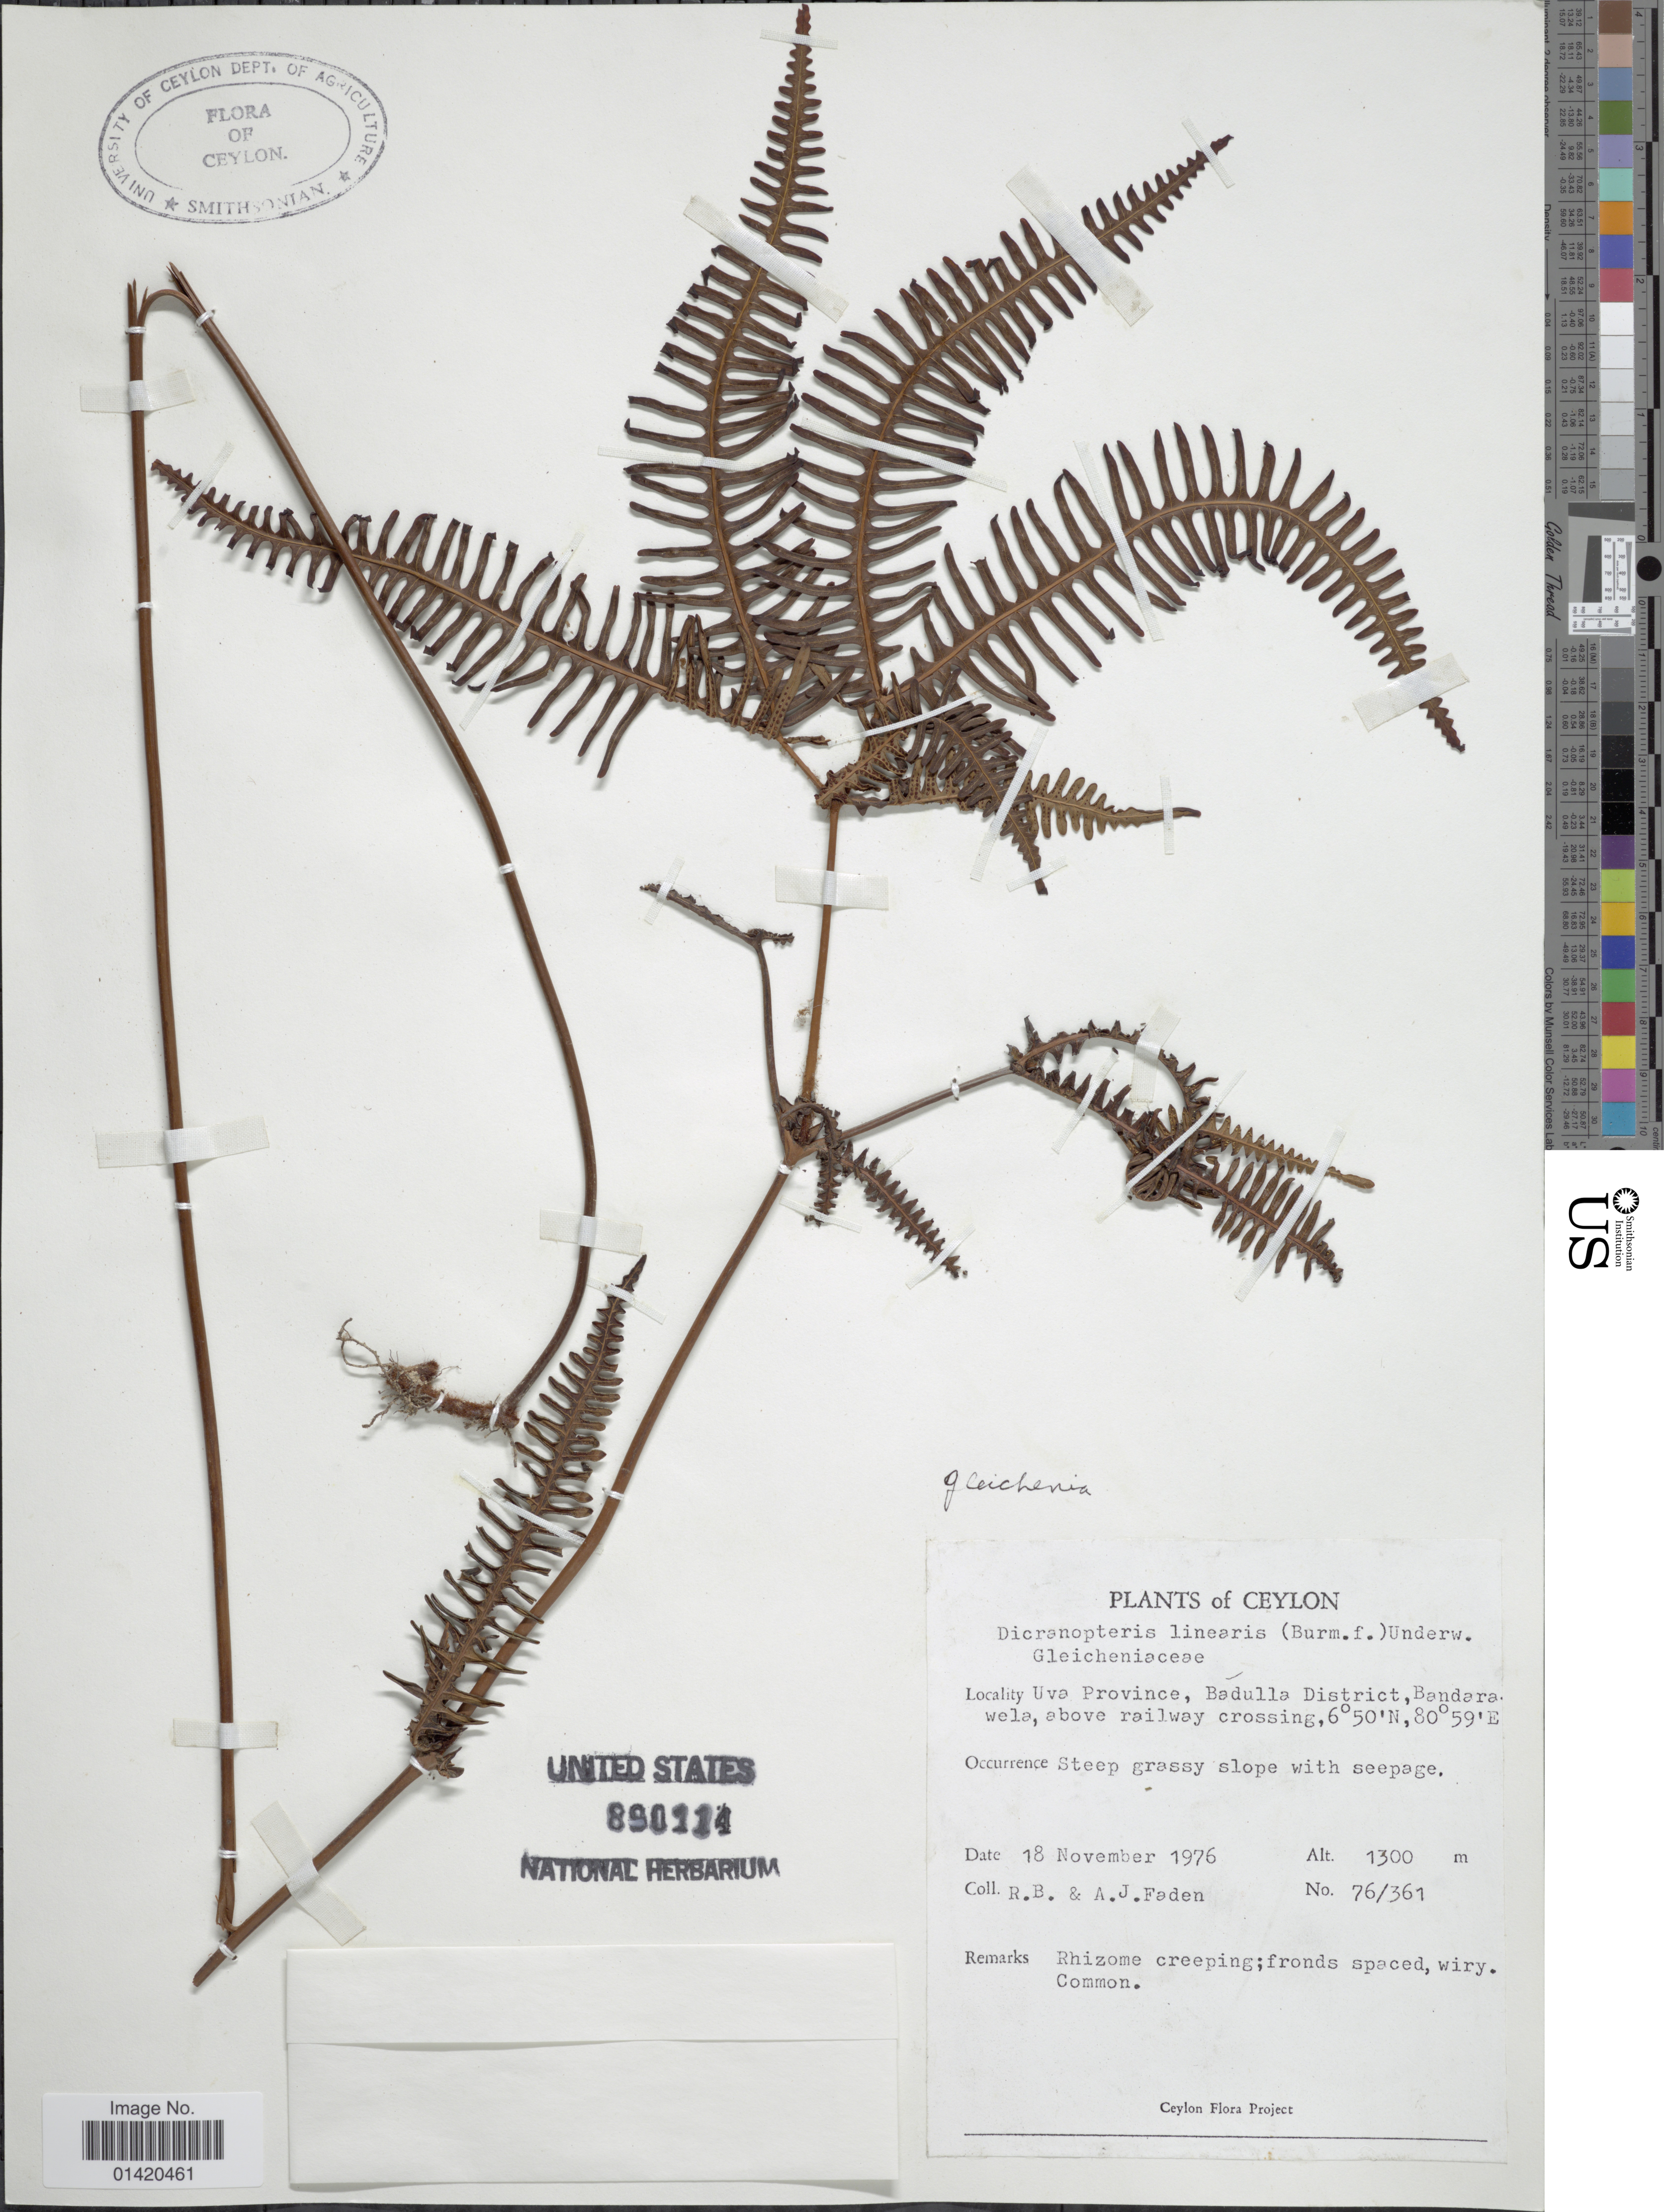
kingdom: Plantae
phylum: Tracheophyta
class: Polypodiopsida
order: Gleicheniales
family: Gleicheniaceae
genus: Dicranopteris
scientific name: Dicranopteris linearis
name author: (Burm. f.) Underw.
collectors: R. B. Faden & A. J. Faden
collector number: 76/361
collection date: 1976-11-18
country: Sri Lanka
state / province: Uva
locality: Ceylon, Uva Province, badulla District, Bandara-wela, above railway crossing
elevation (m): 1300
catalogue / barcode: US 890114